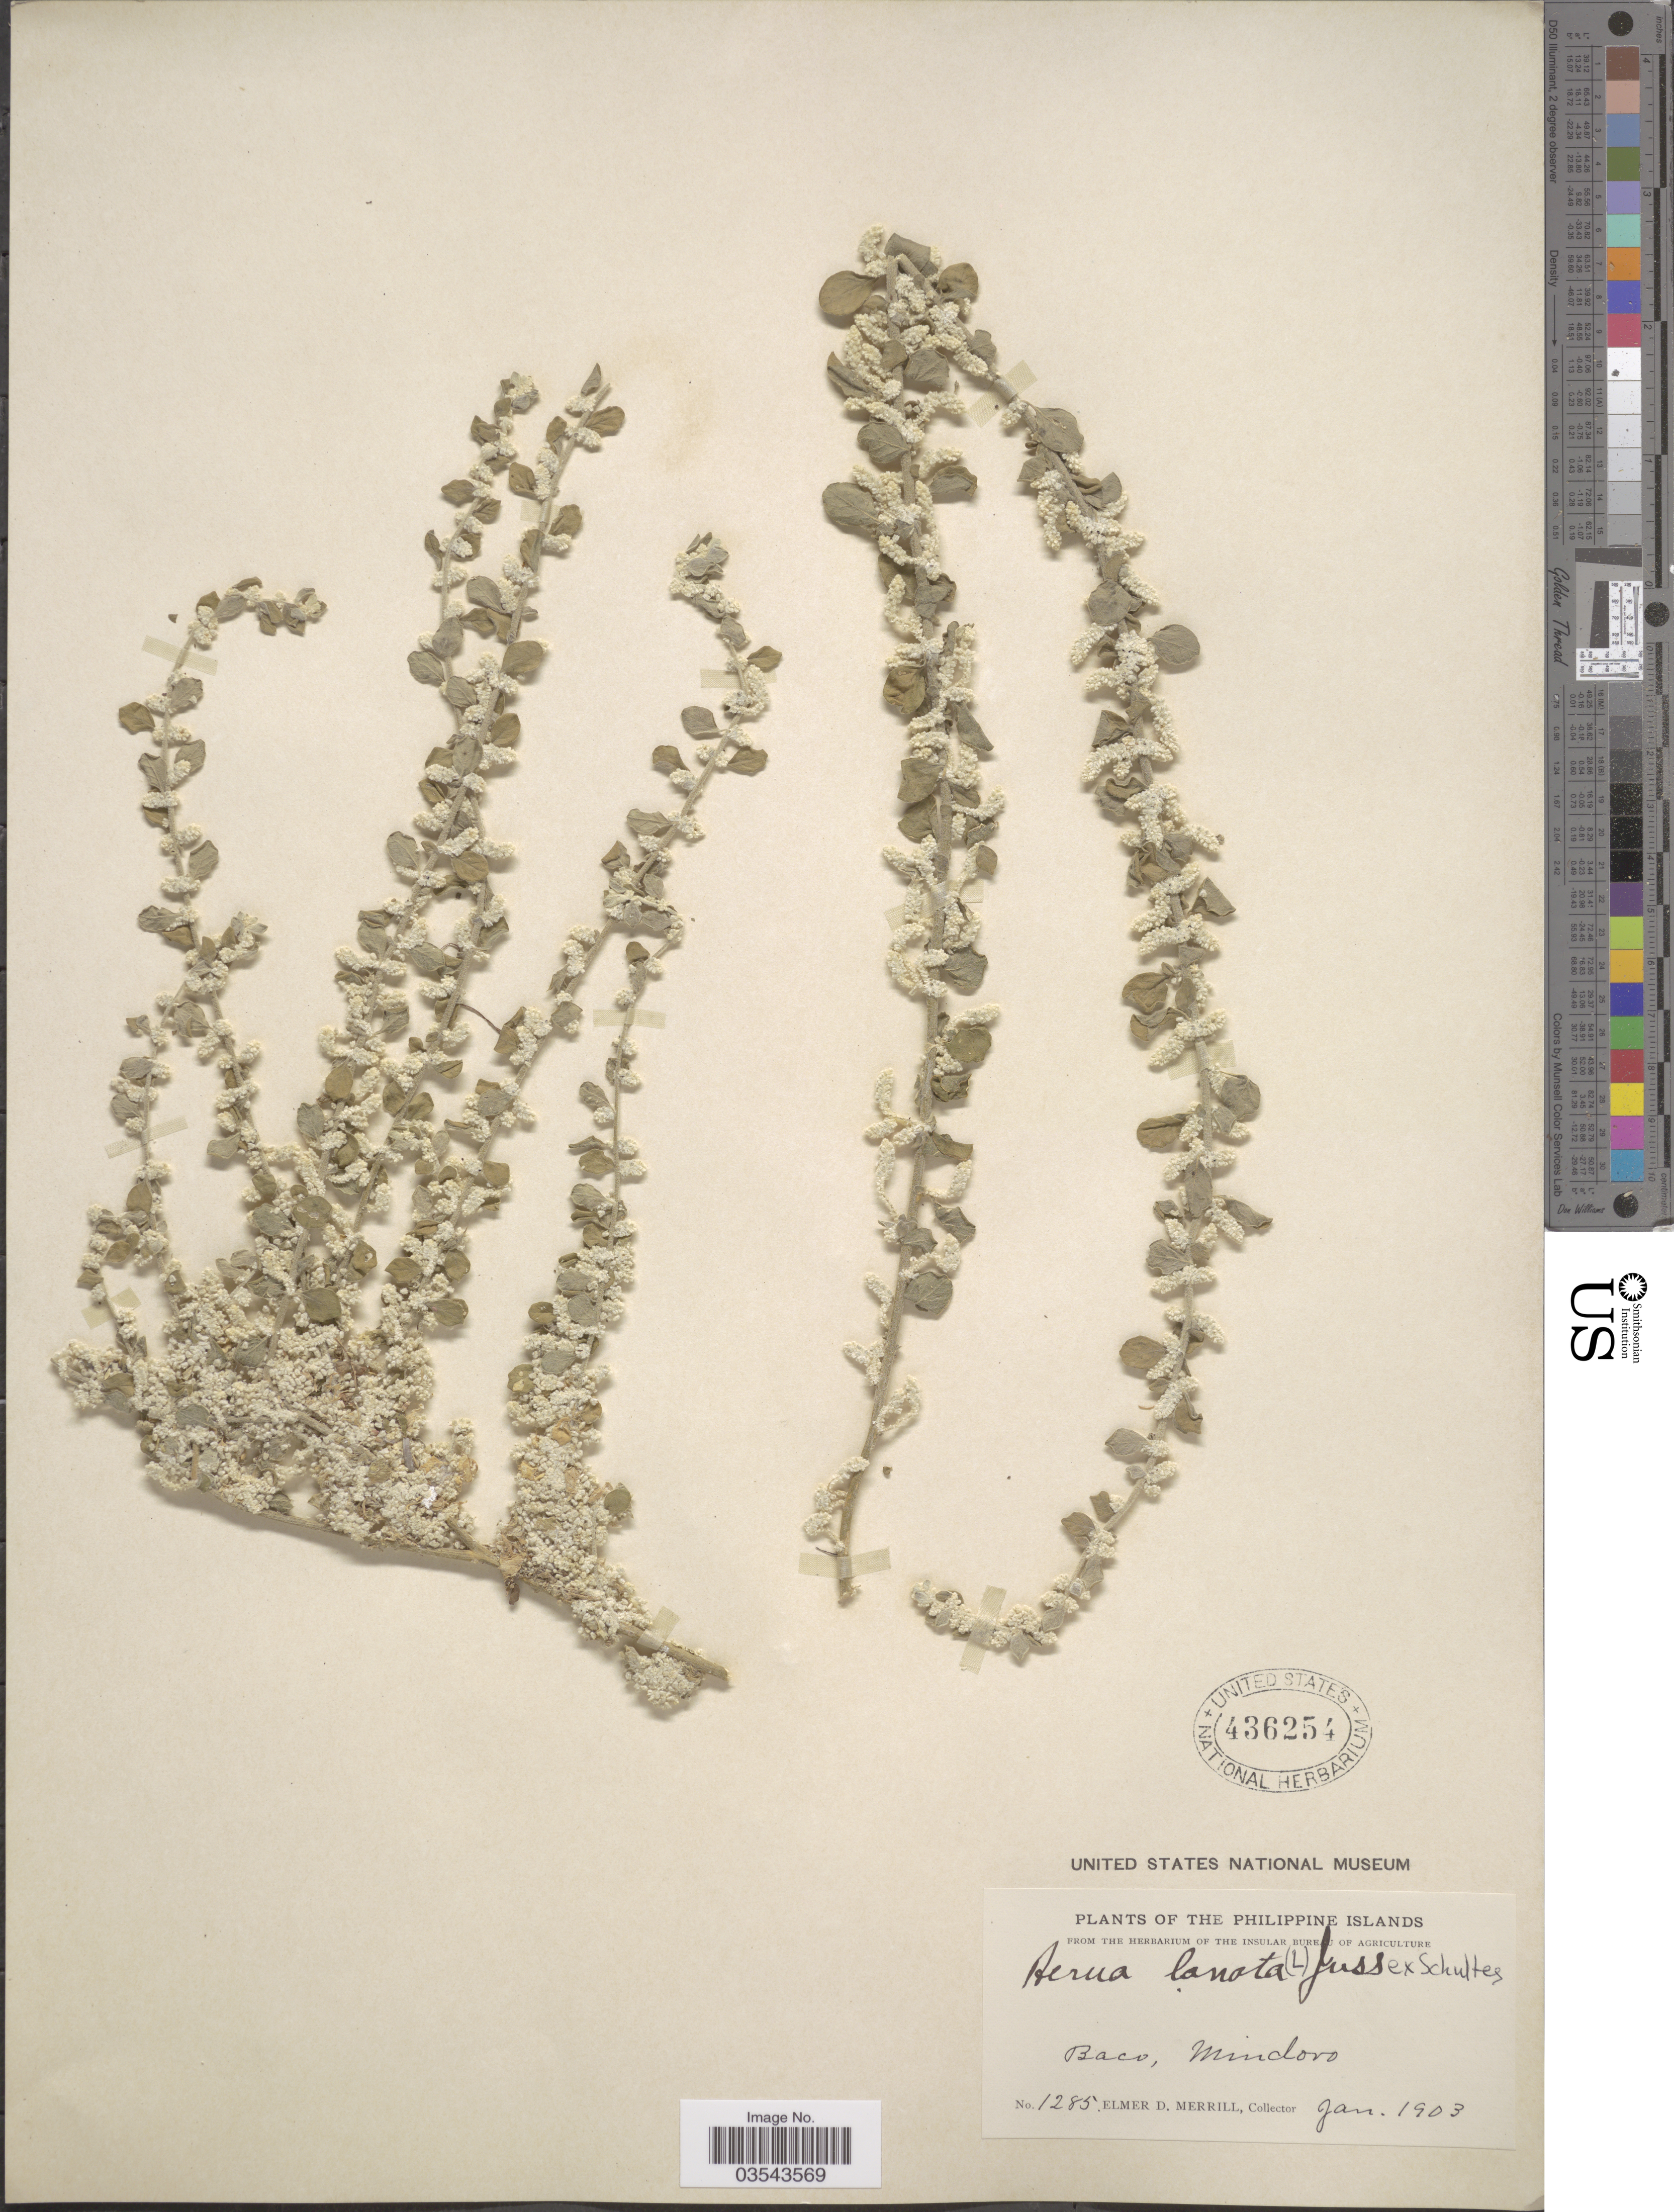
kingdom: Plantae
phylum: Tracheophyta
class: Magnoliopsida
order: Caryophyllales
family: Amaranthaceae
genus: Ouret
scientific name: Ouret lanata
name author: (L.) Kuntze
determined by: U.S. National Herbarium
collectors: E. D. Merrill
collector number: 1285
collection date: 1903-01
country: Philippines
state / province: Mimaropa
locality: Baco, Mindoro.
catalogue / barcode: US 436254